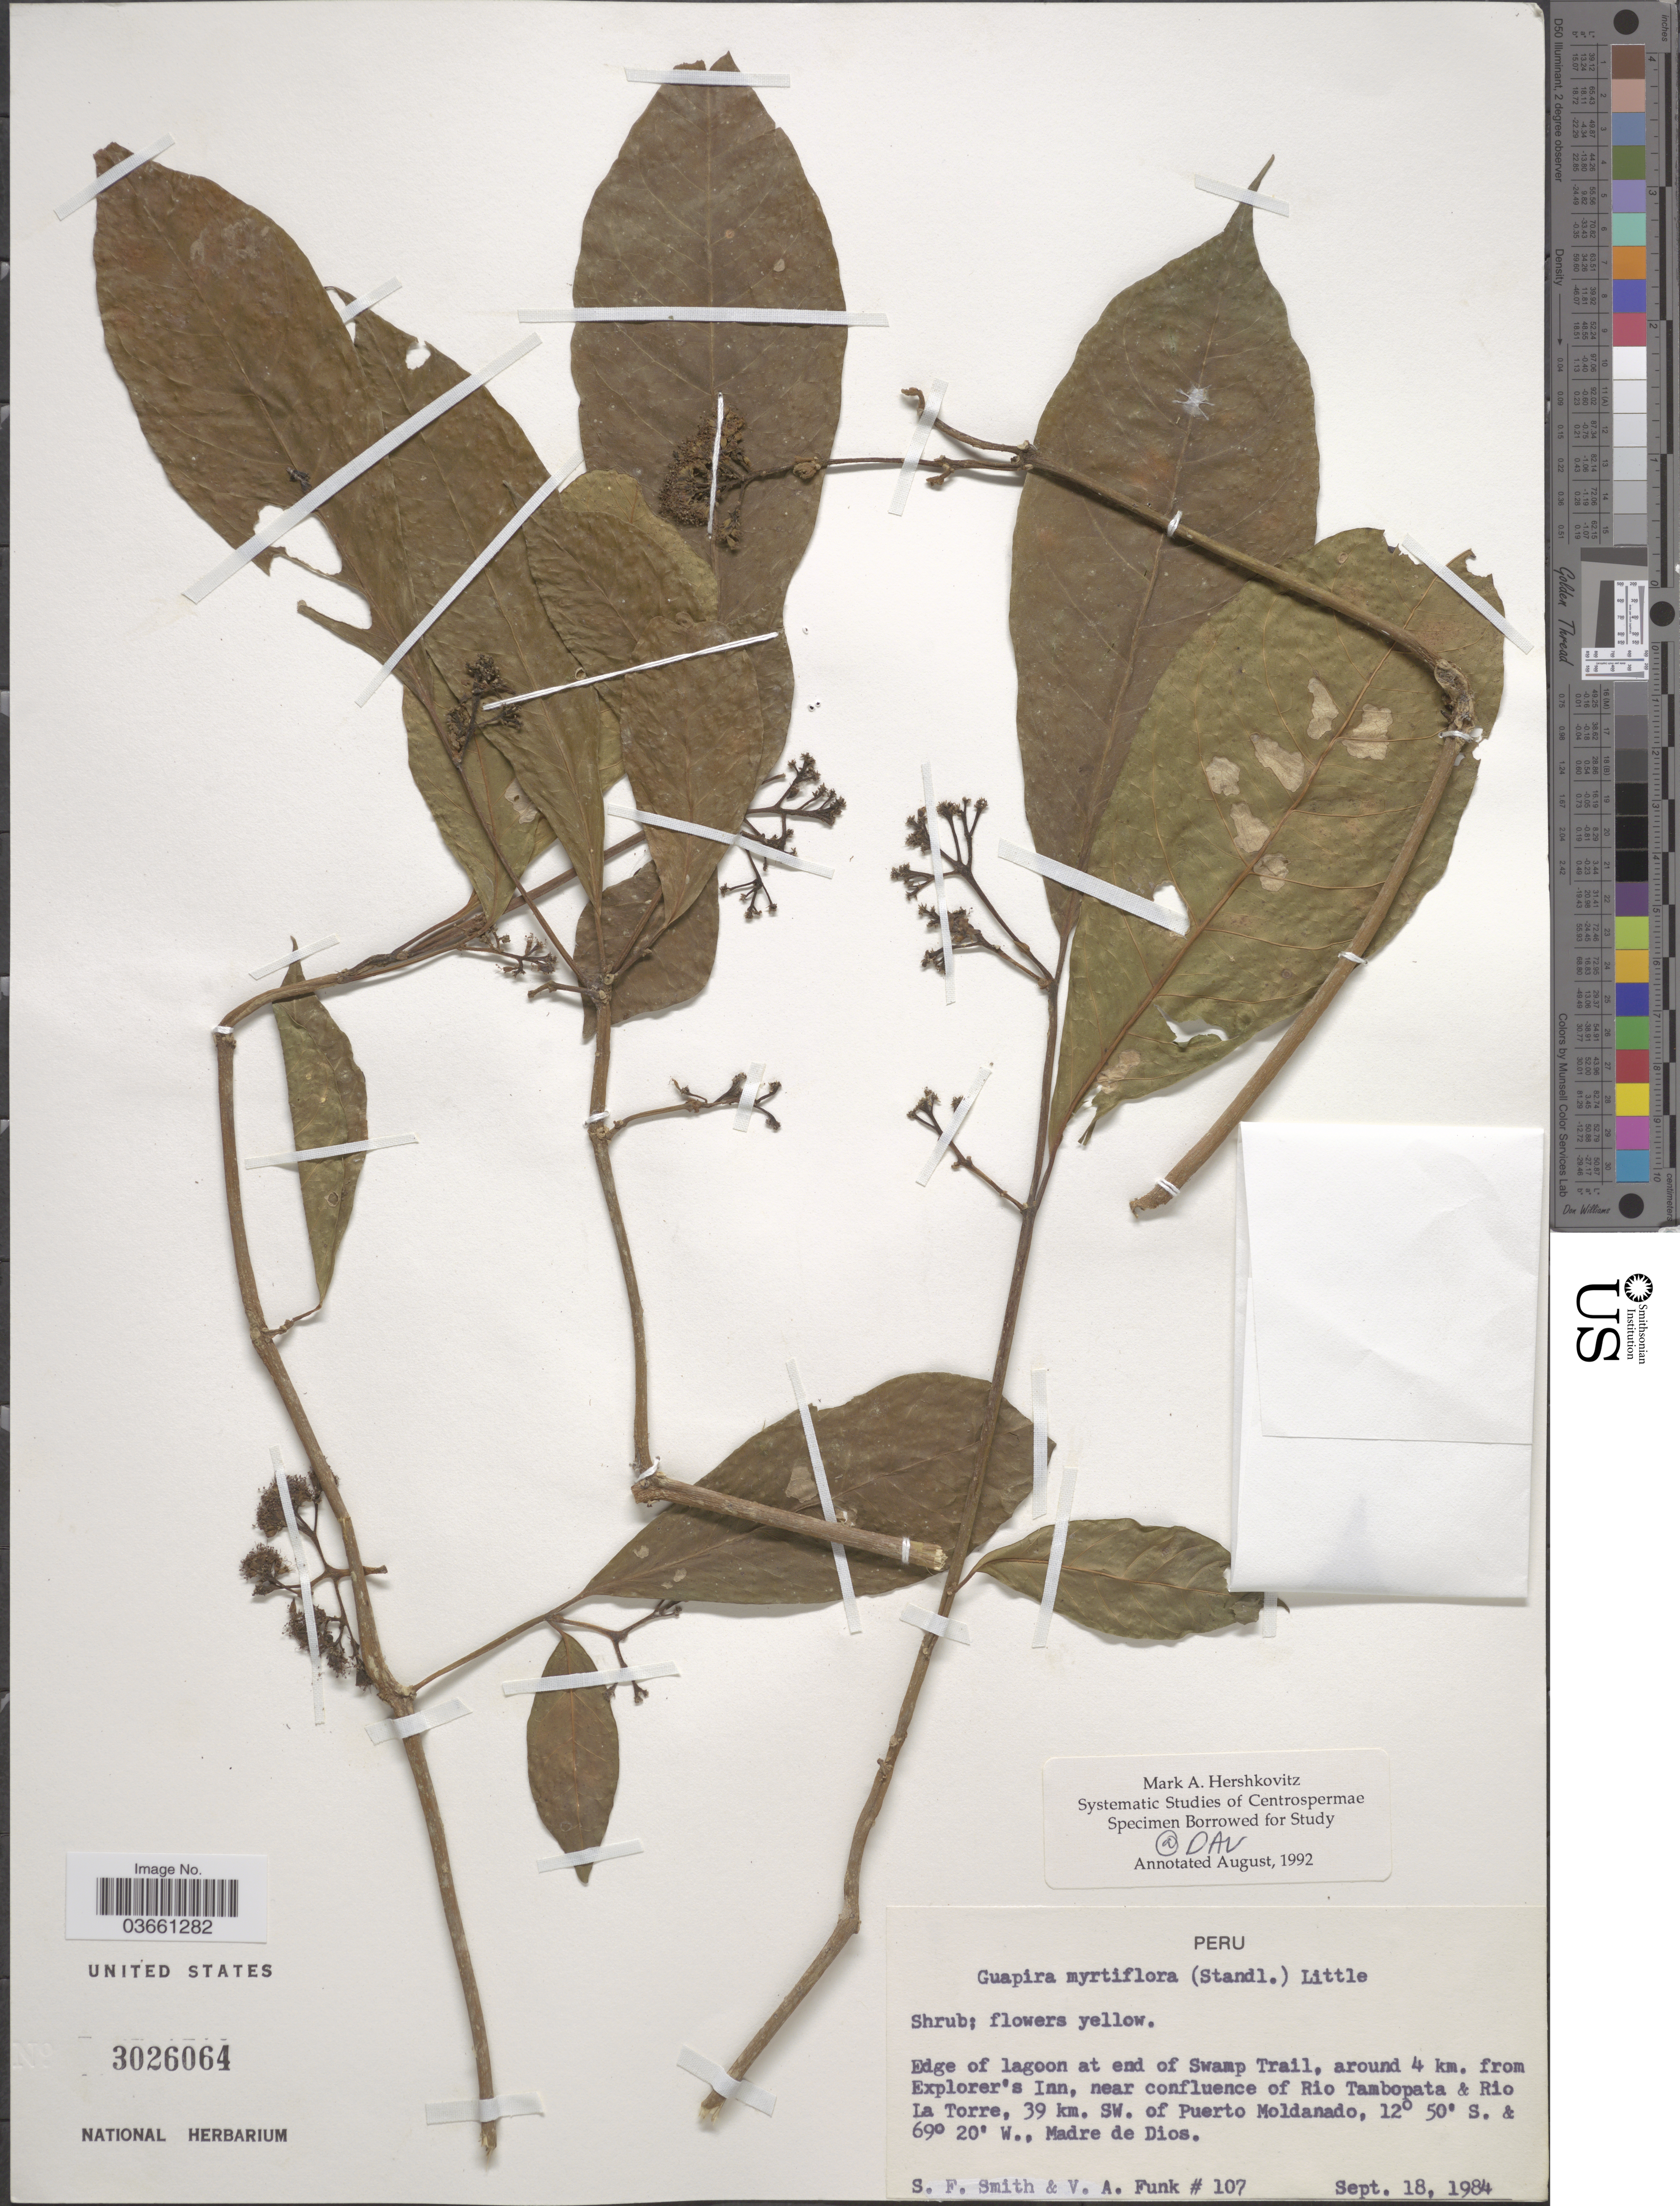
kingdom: Plantae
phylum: Tracheophyta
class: Magnoliopsida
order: Caryophyllales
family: Nyctaginaceae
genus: Guapira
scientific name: Guapira myrtiflora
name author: (Standl.) Little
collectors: S.F. Smith & V. Funk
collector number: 107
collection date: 1984-09-18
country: Peru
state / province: Madre de Dios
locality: Edge of lagoon at end of Swamp Trail, around 4 km. from Explorer's Inn, near confluence of Rio Tambopata & Rio La Torre, 39 km. SW. of Puerto Moldanado.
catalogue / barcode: US 3026064